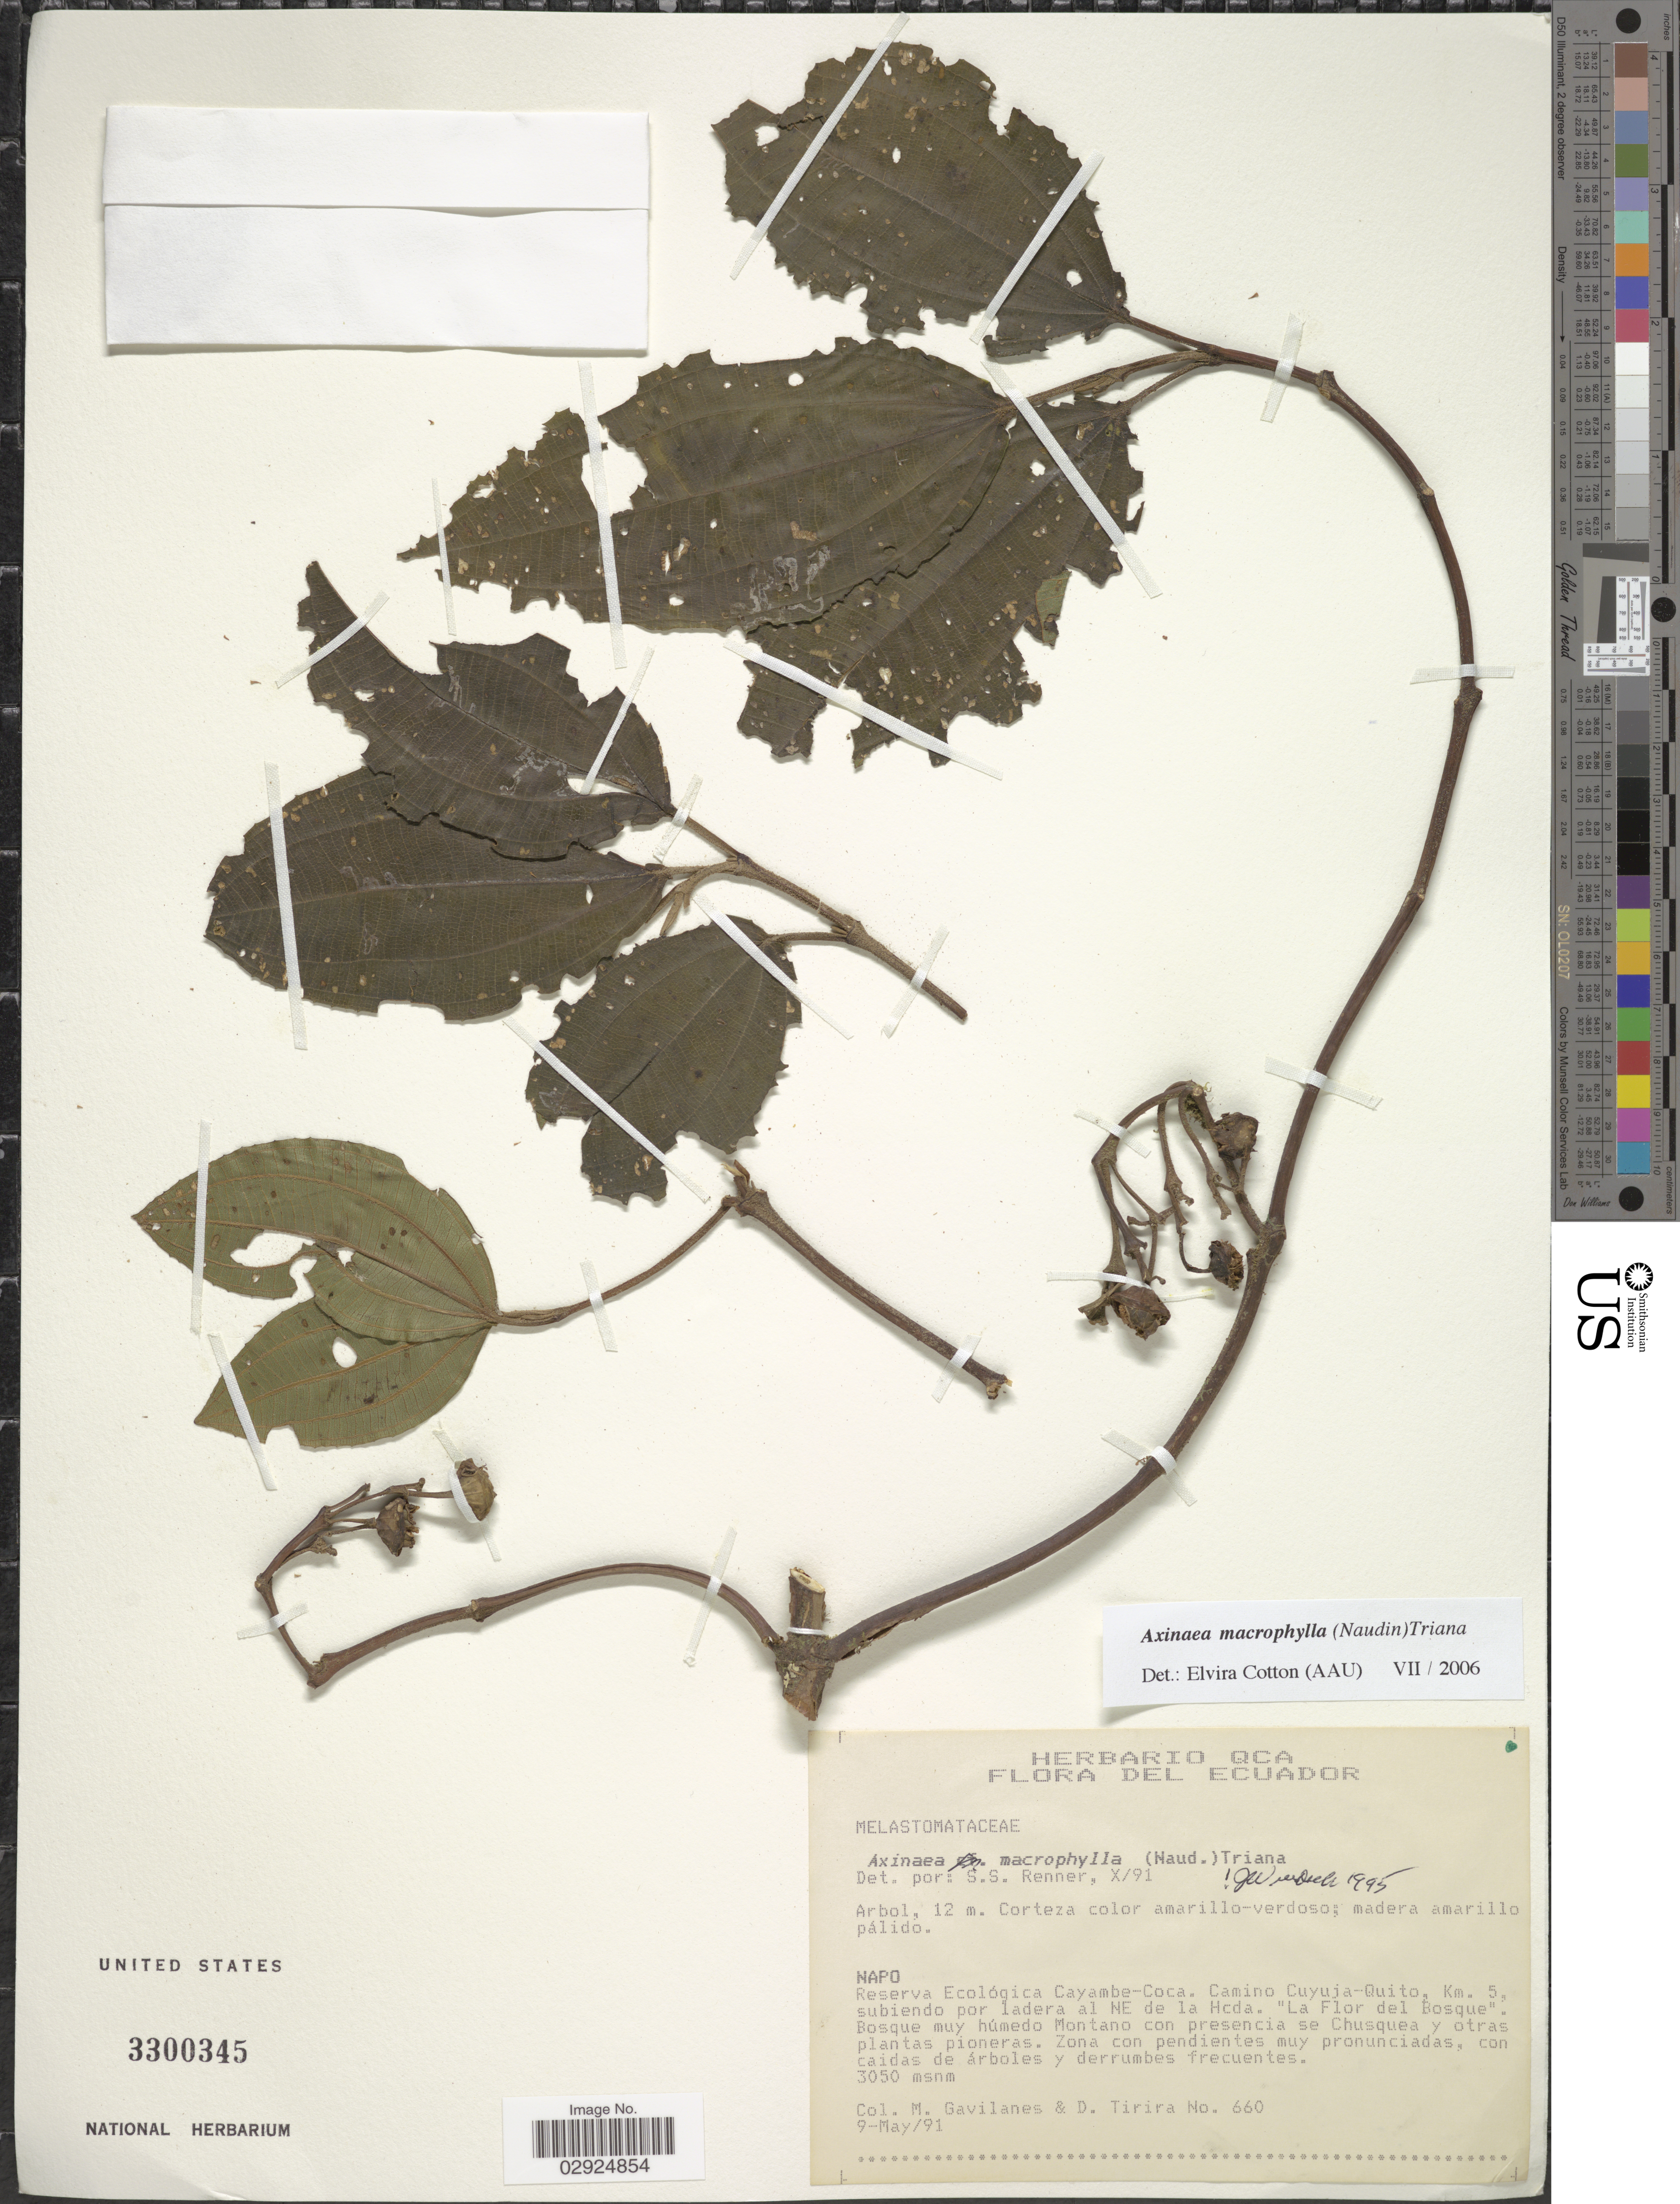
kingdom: Plantae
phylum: Tracheophyta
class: Magnoliopsida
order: Myrtales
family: Melastomataceae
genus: Axinaea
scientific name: Axinaea macrophylla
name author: (Naudin) Triana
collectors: M. Gavilanes & D. Tirira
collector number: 660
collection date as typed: Transcribed d/m/y: 9/5/91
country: Ecuador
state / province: Napo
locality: Napo. Reserva Ecológica Cayambe-Coca. Camino Cuyuja-Quito, Km. 5, subiendo por ladera al NE de la Hcda. "La Flor del Bosque".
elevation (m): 3050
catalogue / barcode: US 3300345